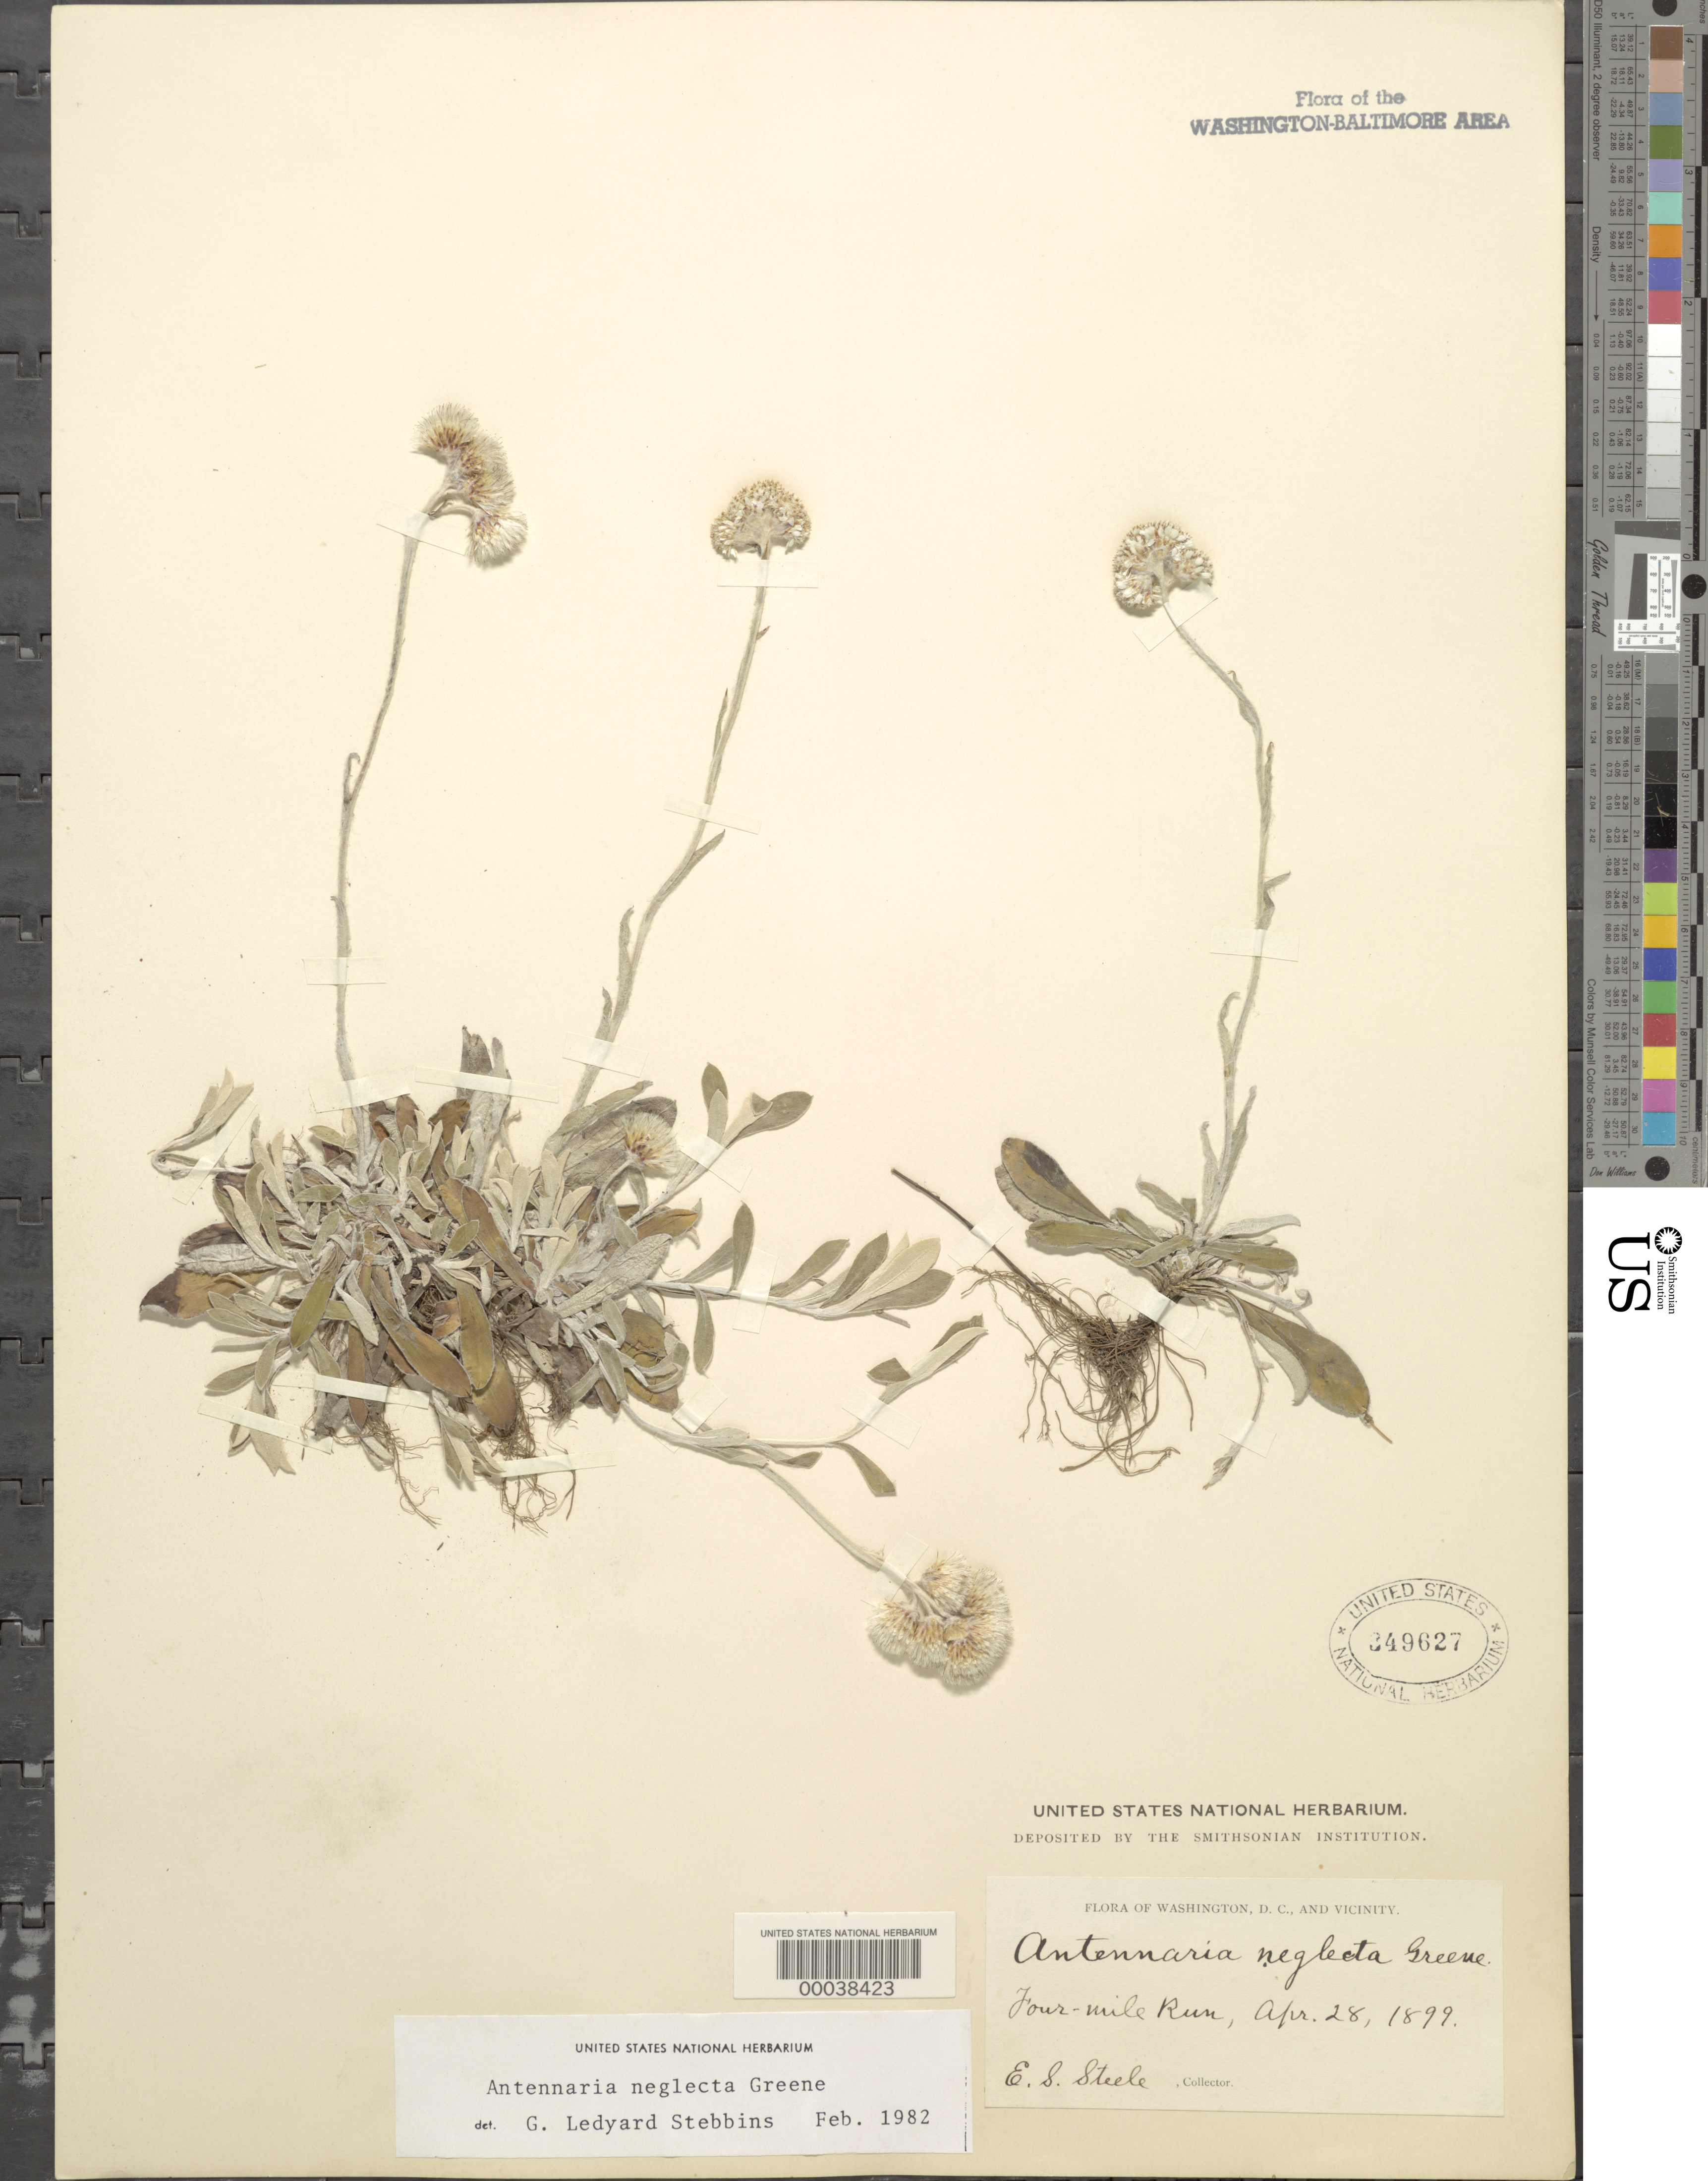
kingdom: Plantae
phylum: Tracheophyta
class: Magnoliopsida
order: Asterales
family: Asteraceae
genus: Antennaria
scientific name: Antennaria neglecta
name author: Greene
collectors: E. Steele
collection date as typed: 28 Apr 1899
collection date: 1899-04-28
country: United States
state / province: Virginia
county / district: Fairfax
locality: Four Mile Run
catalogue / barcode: US 349627